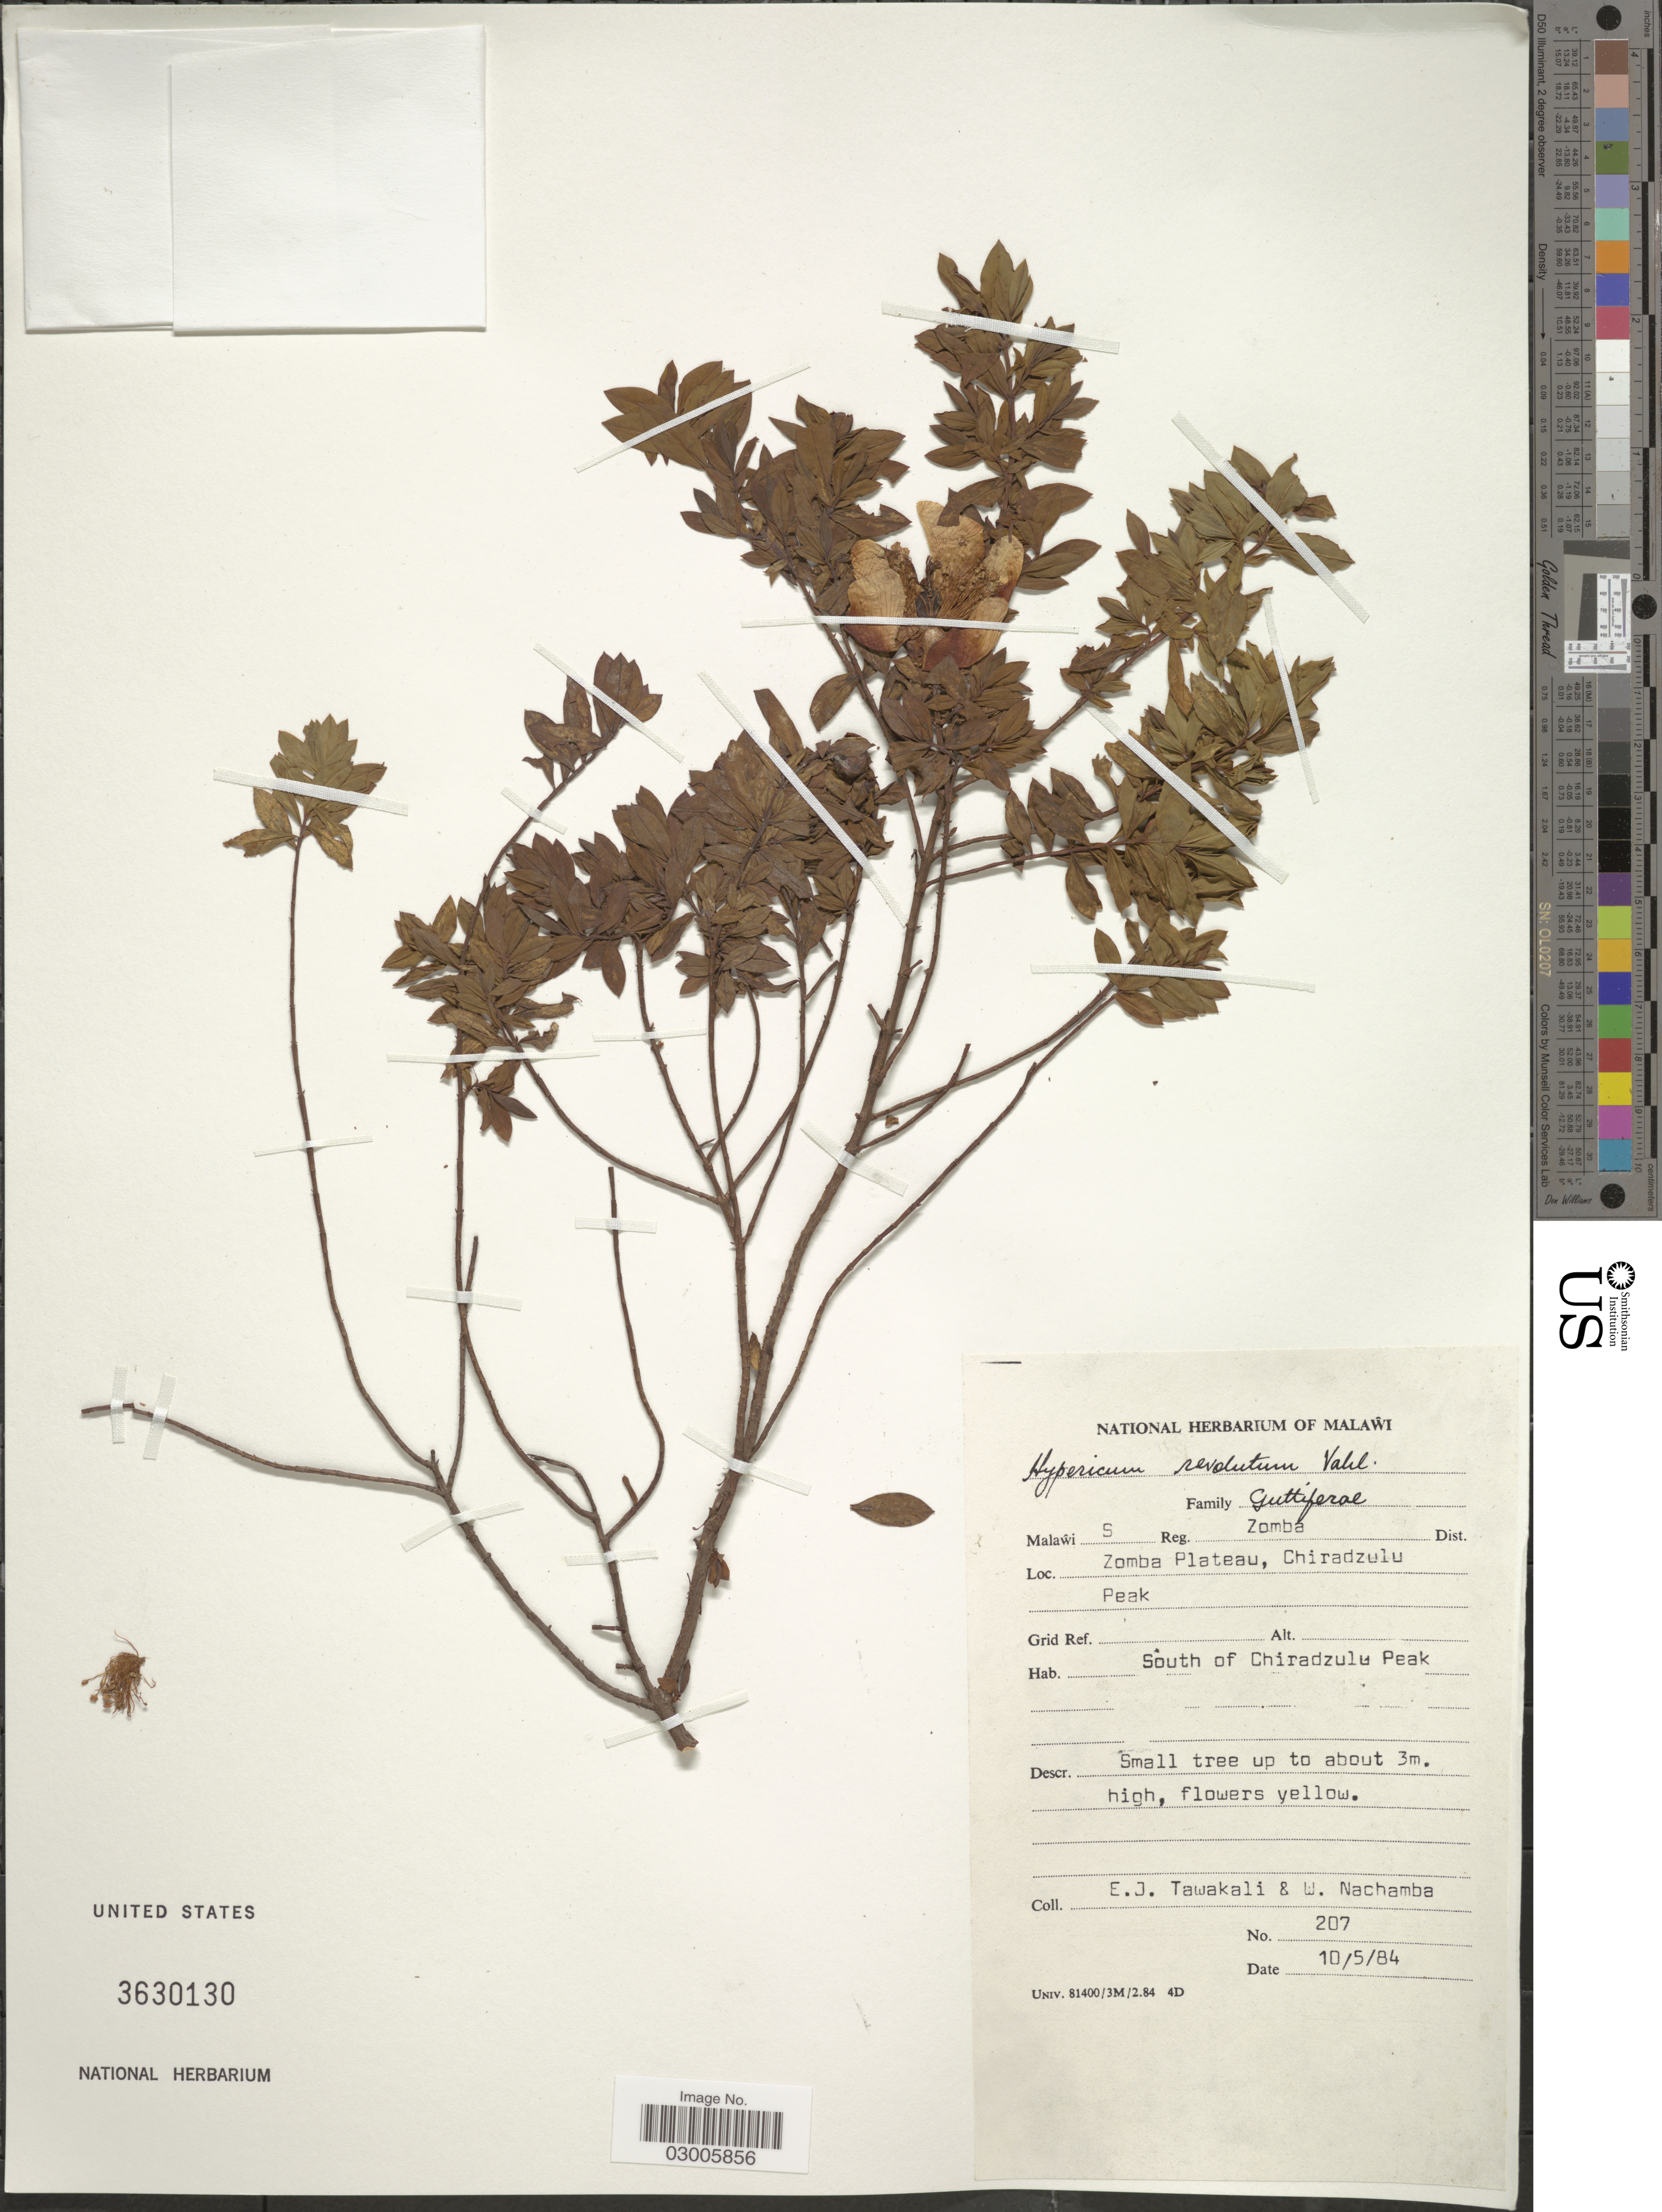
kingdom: Plantae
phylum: Tracheophyta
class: Magnoliopsida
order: Malpighiales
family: Hypericaceae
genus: Hypericum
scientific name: Hypericum revolutum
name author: Vahl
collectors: E. Tawakali & W. Nachamba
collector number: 207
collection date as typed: Transcribed d/m/y: 10/5/84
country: Malawi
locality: S Reg. Zomba Dist. Zomba Plateau, Chiradzulu Peak. South of Chiradzulu Peak.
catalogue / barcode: US 3630130